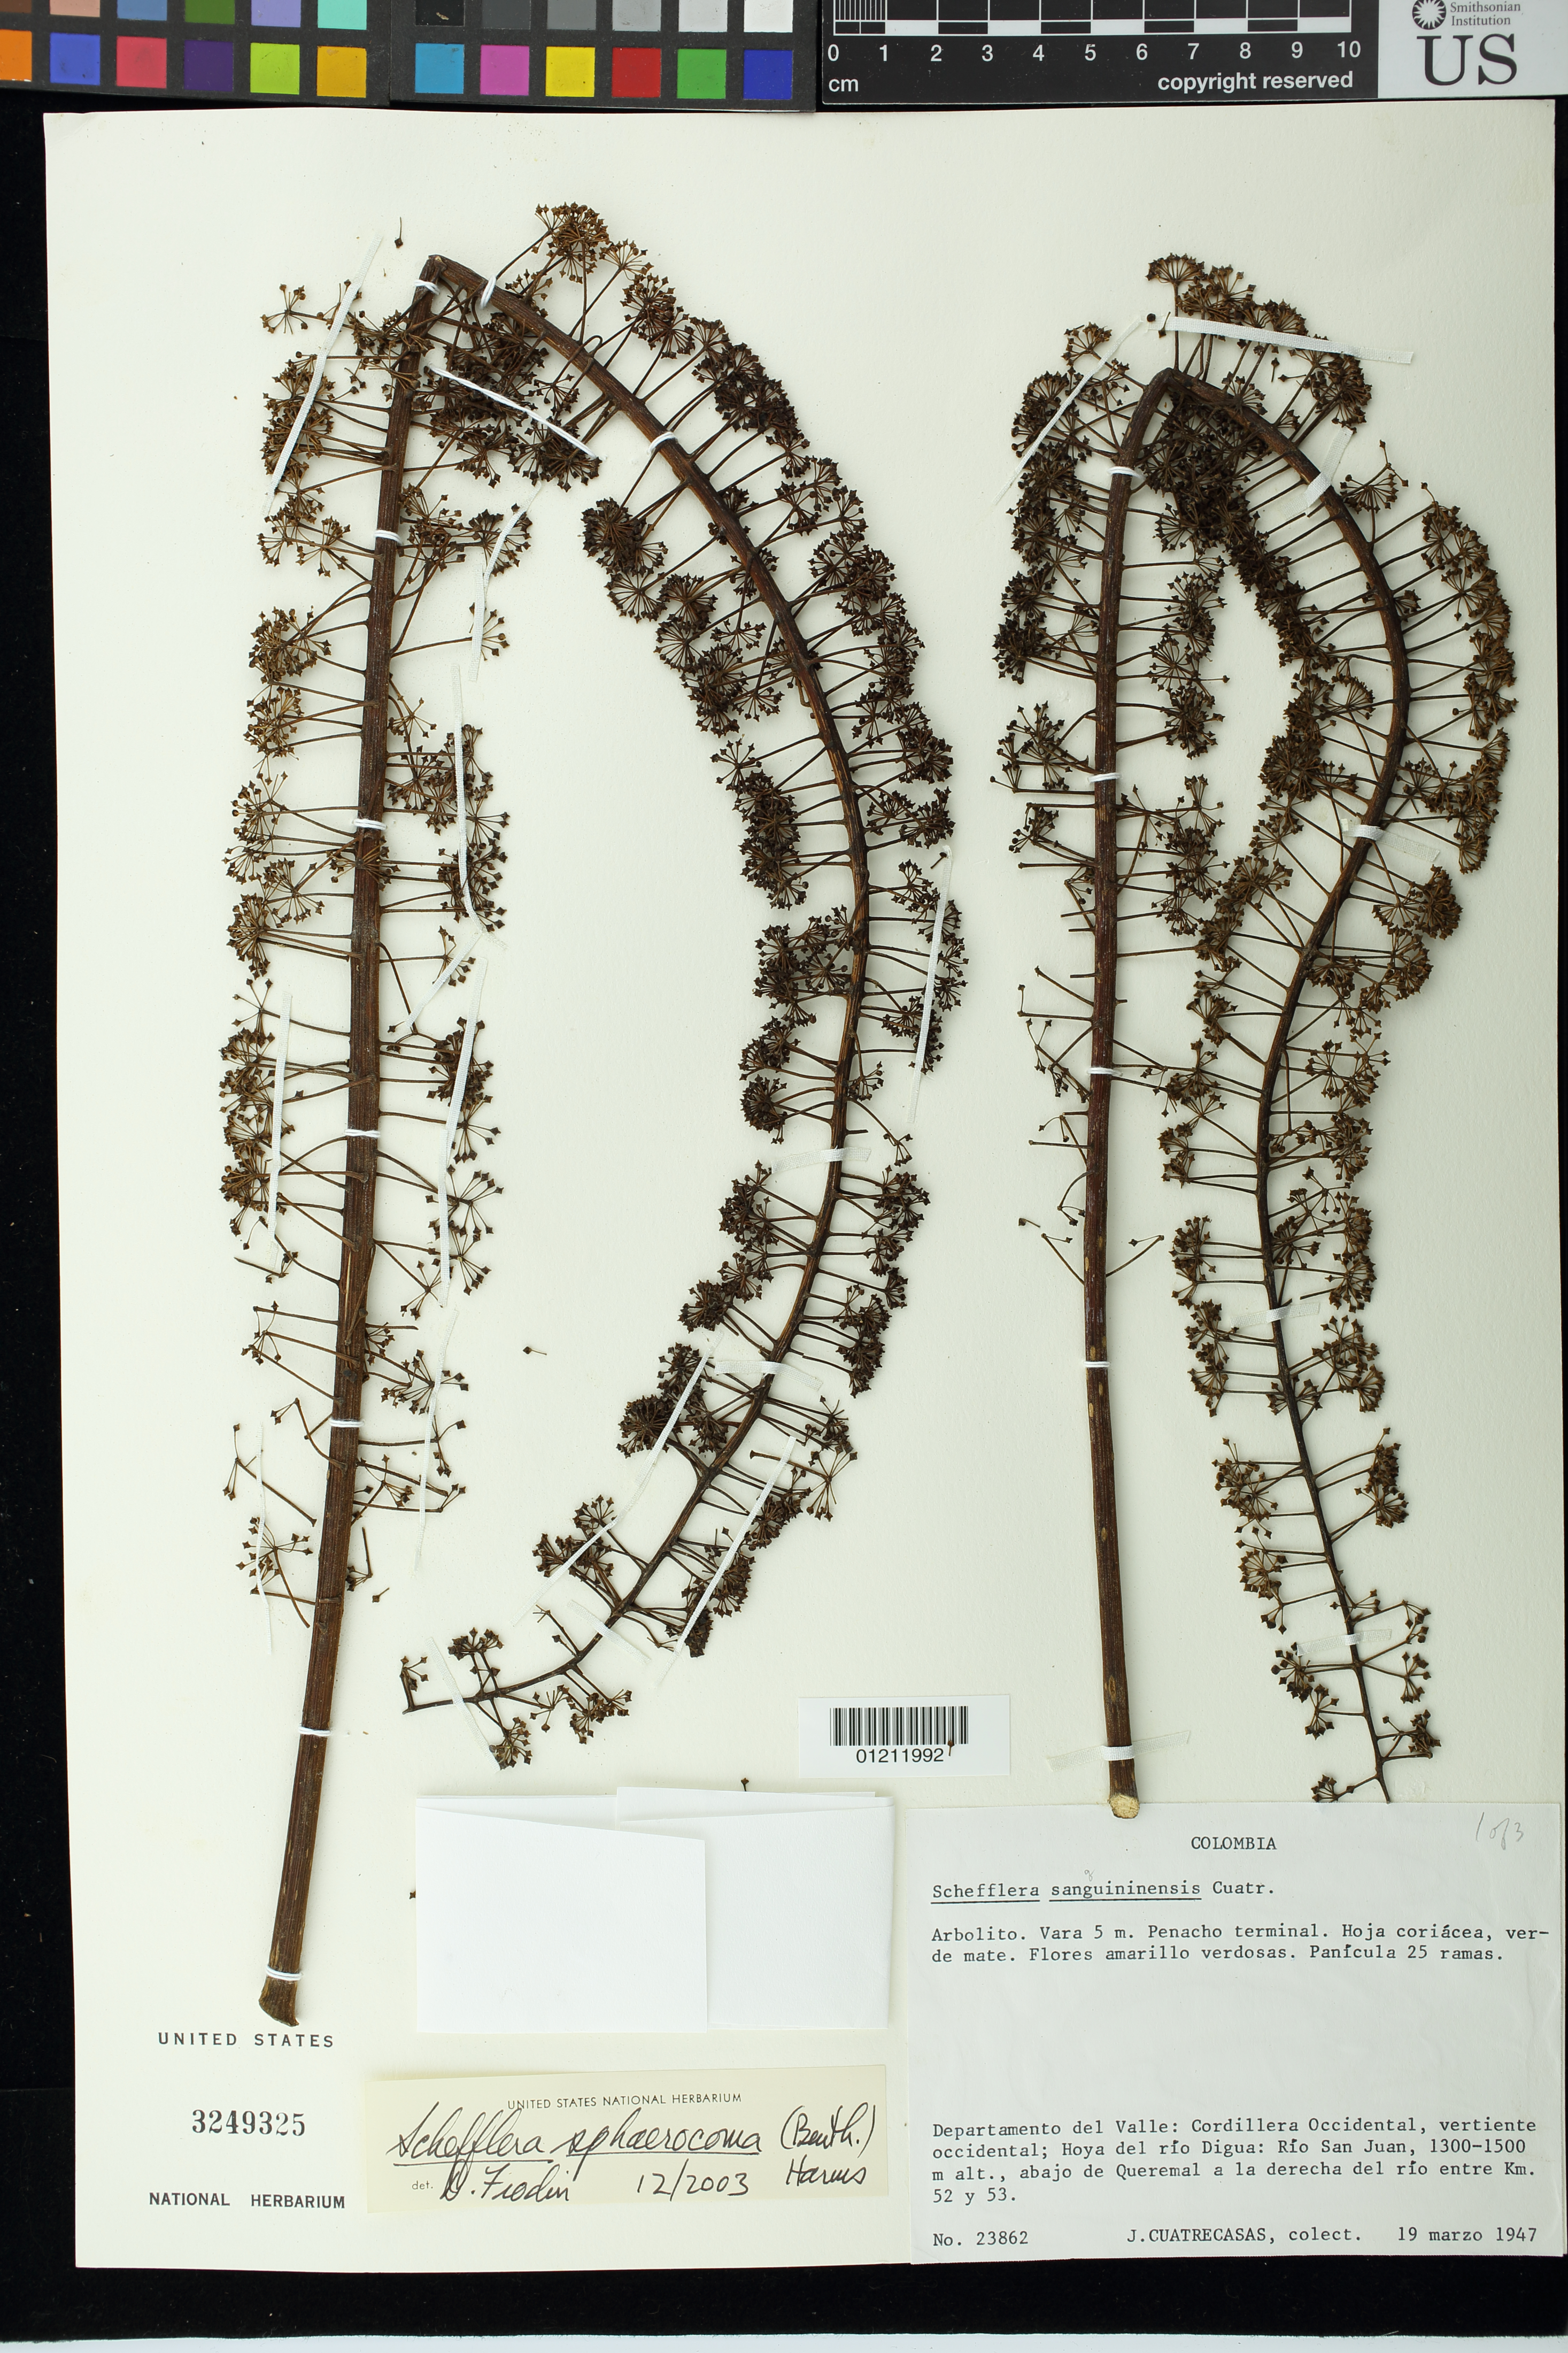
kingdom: Plantae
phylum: Tracheophyta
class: Magnoliopsida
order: Apiales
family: Araliaceae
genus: Schefflera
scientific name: Schefflera sphaerocoma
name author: (Benth.) Harms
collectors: J. Cuatrecasas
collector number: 23862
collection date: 1947-03-19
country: Colombia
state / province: Valle del Cauca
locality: Departamento del Valle: Cordillera Occidental, vertiente occidental; Hoya del río Digua: Río San Juan, abajo de Queremal a la derecha del río entre Km. 52 y 53.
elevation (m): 1300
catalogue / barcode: US 3249325